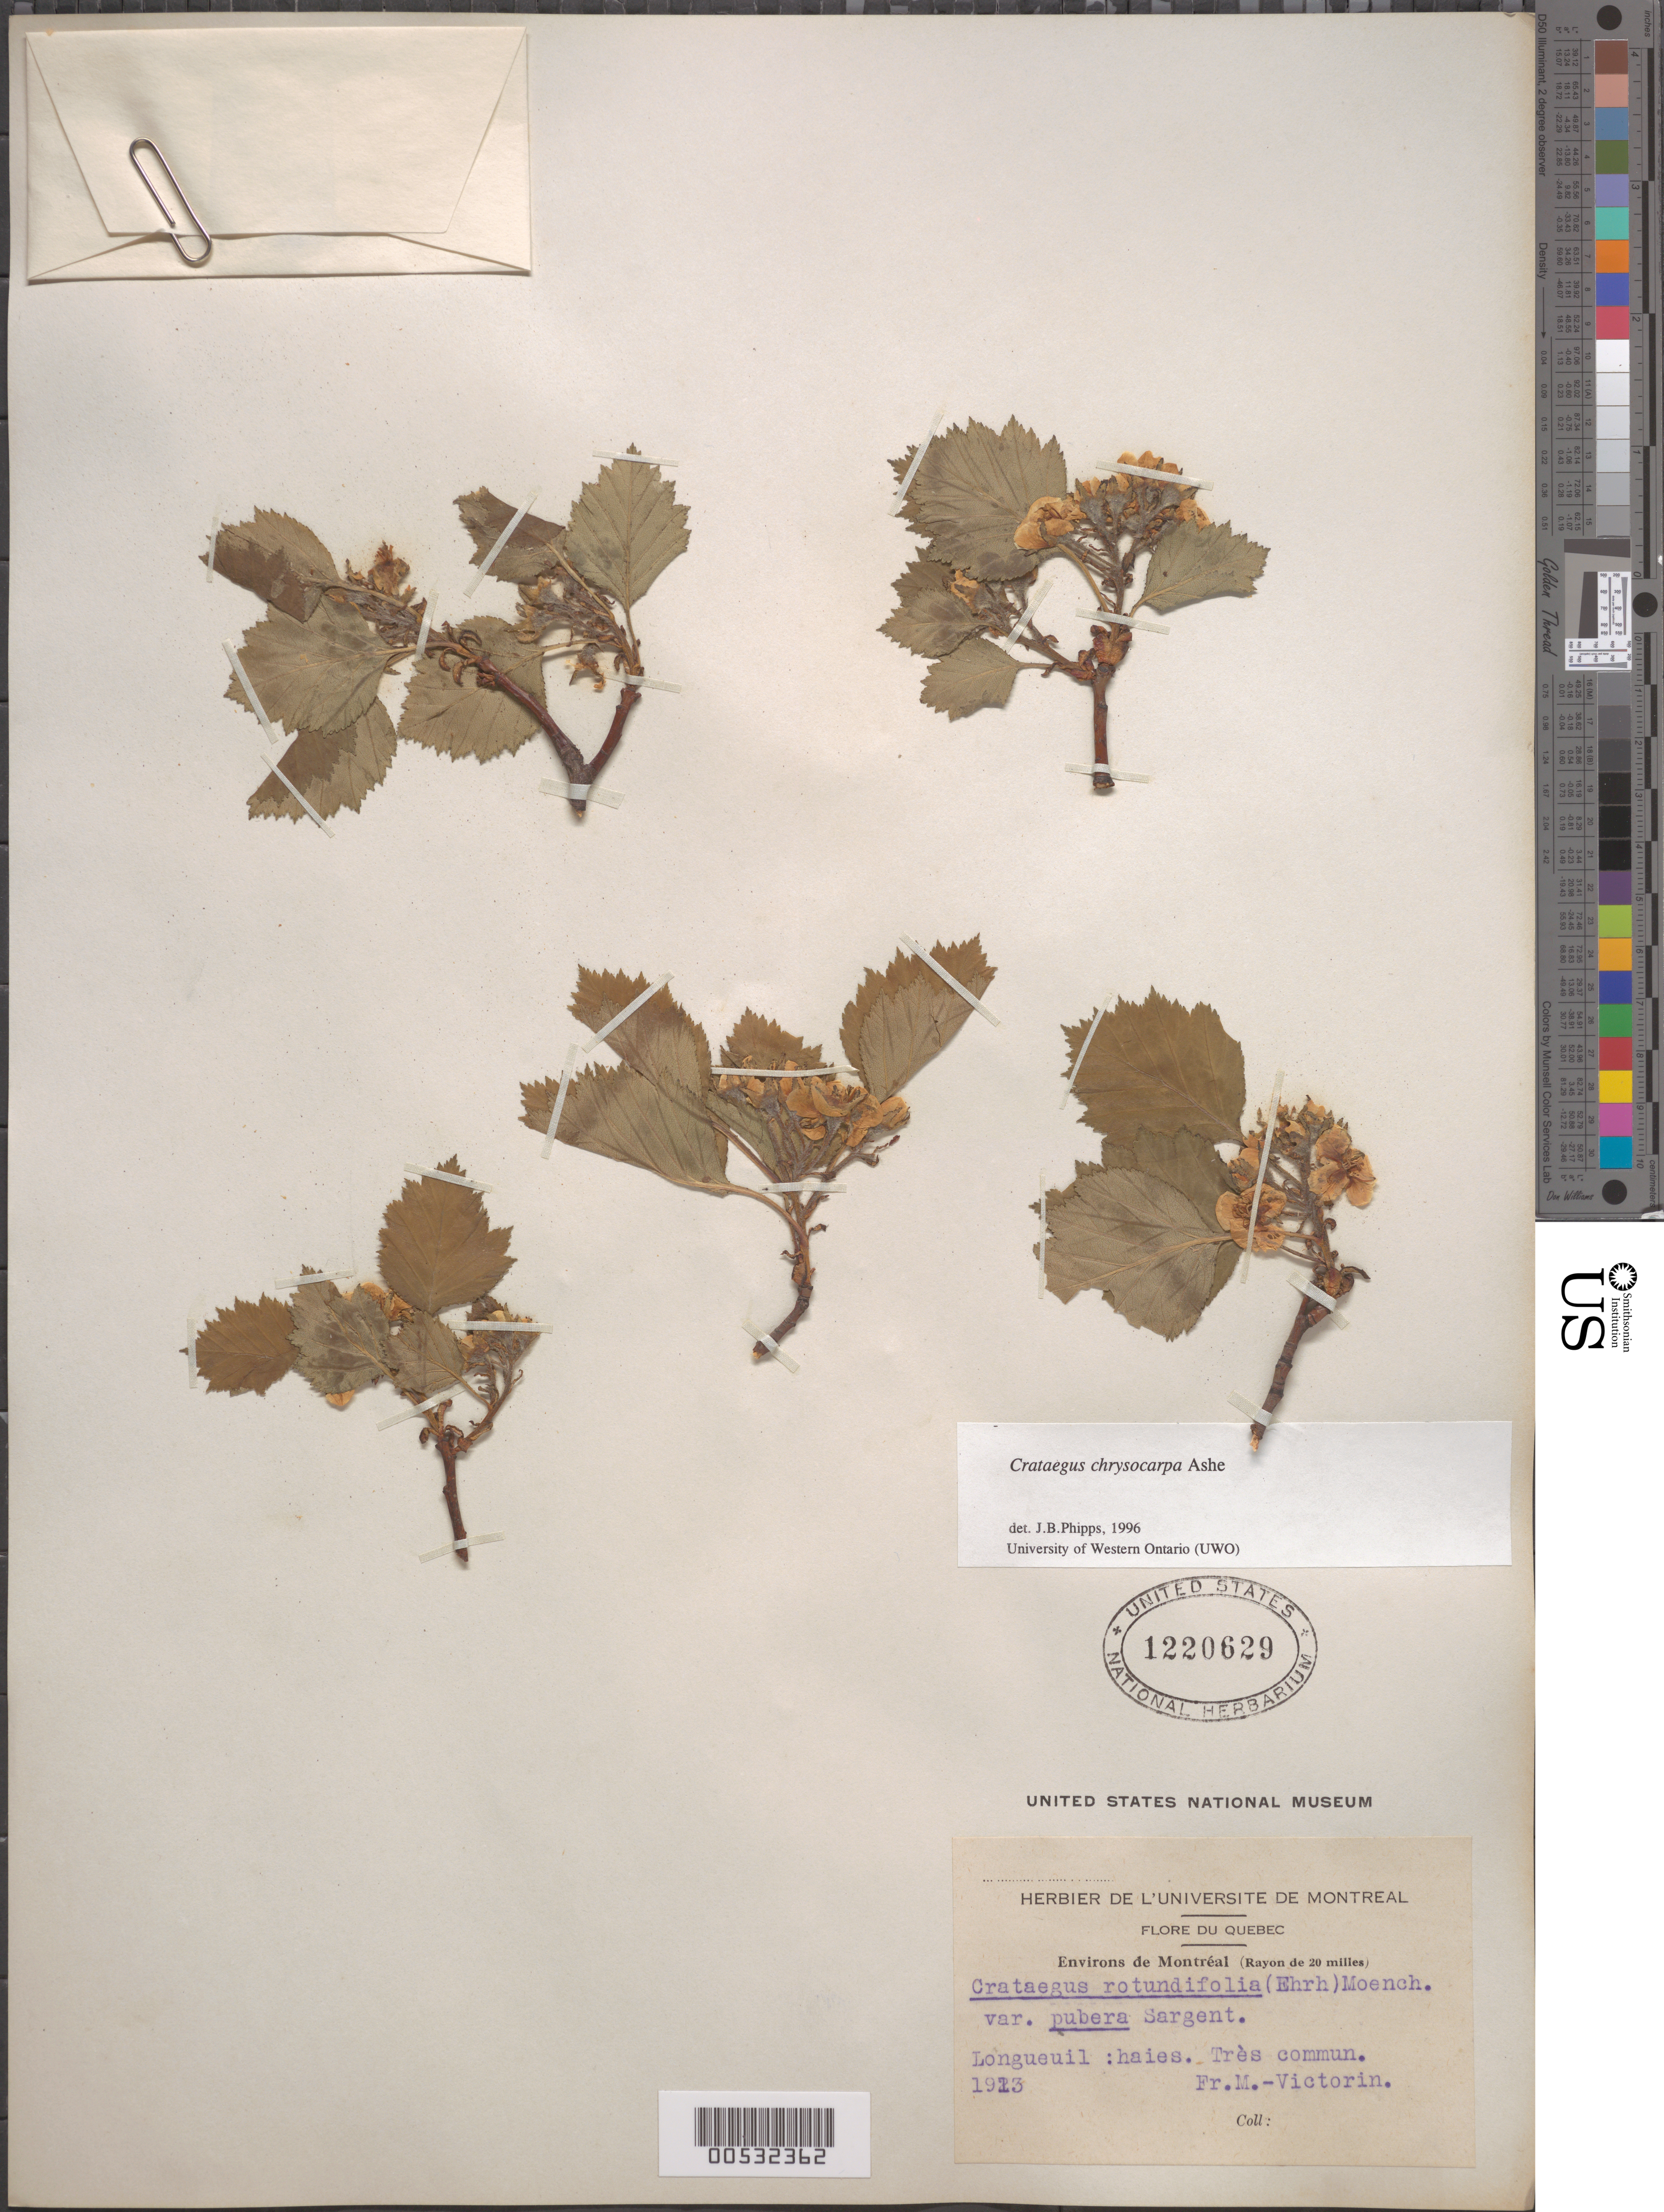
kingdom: Plantae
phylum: Tracheophyta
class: Magnoliopsida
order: Rosales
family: Rosaceae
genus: Crataegus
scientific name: Crataegus chrysocarpa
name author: Ashe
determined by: Phipps, James B., (UWO), University of Western Ontario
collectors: Fr. Marie-Victorin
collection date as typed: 1913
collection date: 1913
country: Canada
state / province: Quebec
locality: Environs de Montréal (Rayon de 20 milles)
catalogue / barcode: US 1220629